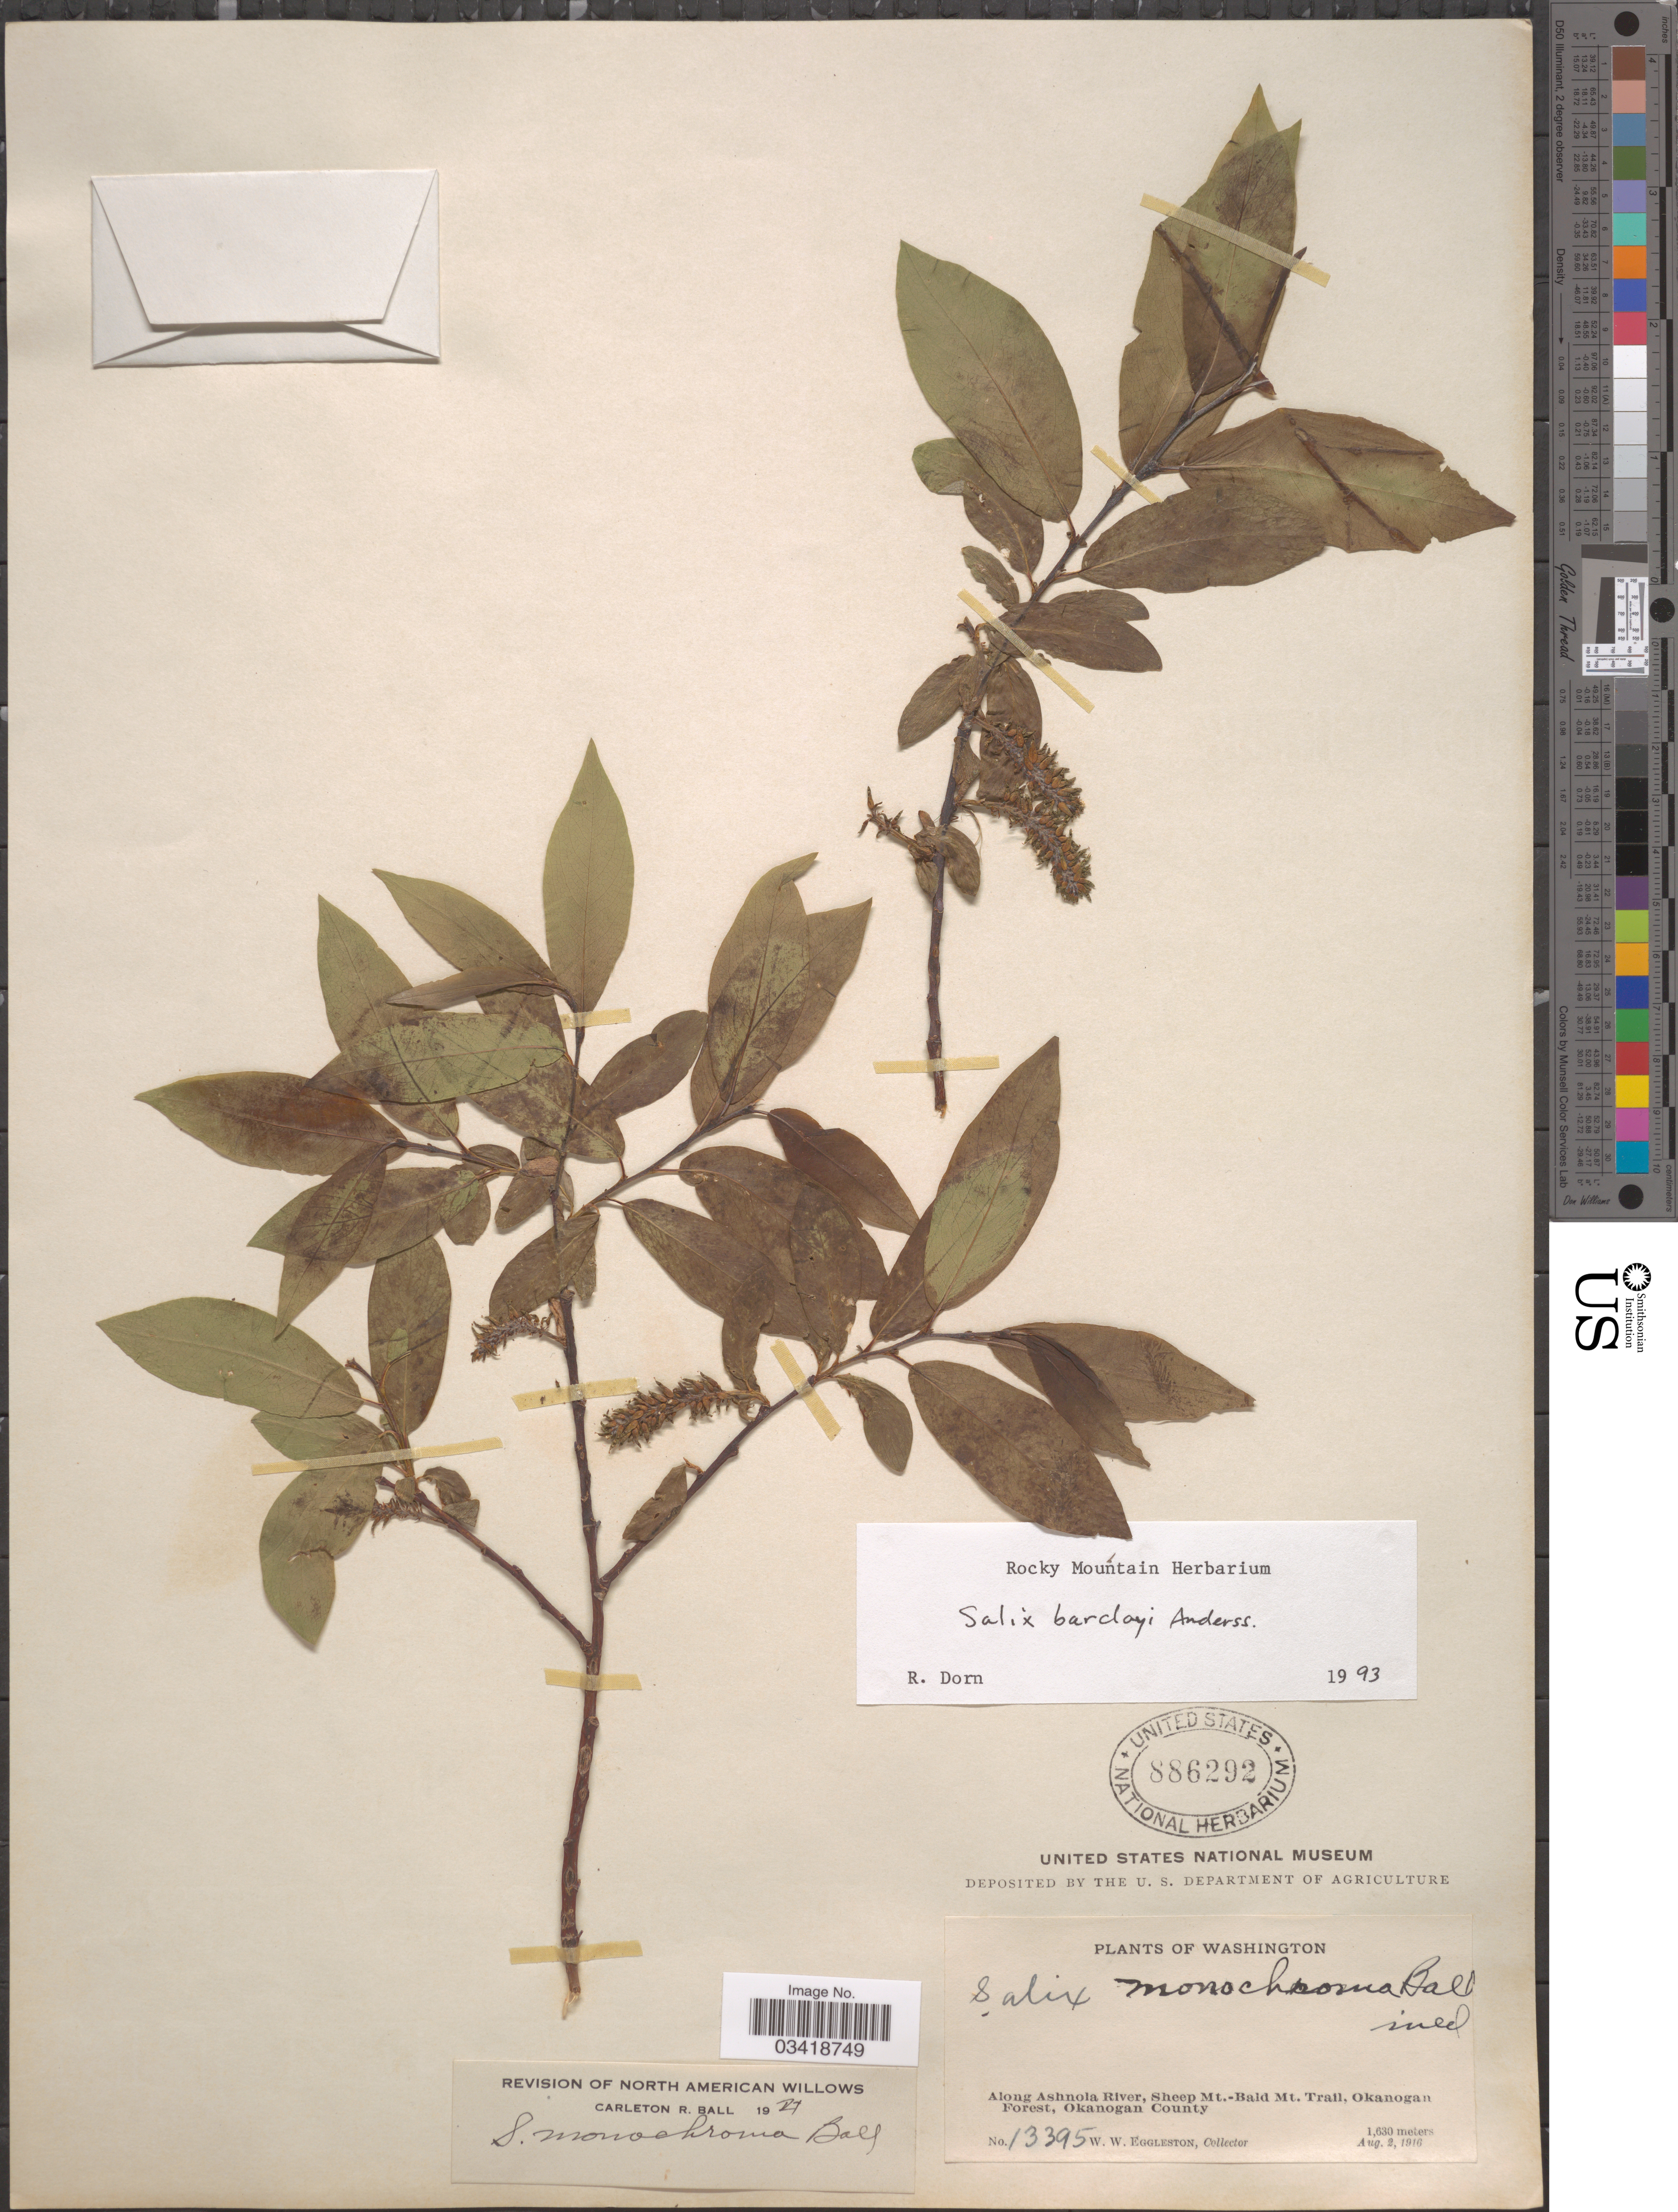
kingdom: Plantae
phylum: Tracheophyta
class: Magnoliopsida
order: Malpighiales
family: Salicaceae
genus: Salix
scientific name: Salix barclayi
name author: Andersson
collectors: W. W. Eggleston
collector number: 13395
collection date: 1916-08-02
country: United States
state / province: Washington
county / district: Okanogan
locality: Along Ashnola River, Sheep Mt. - Bald Mt. Trail, Okanogan Forest, Okanogan County.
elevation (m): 1630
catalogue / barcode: US 886292